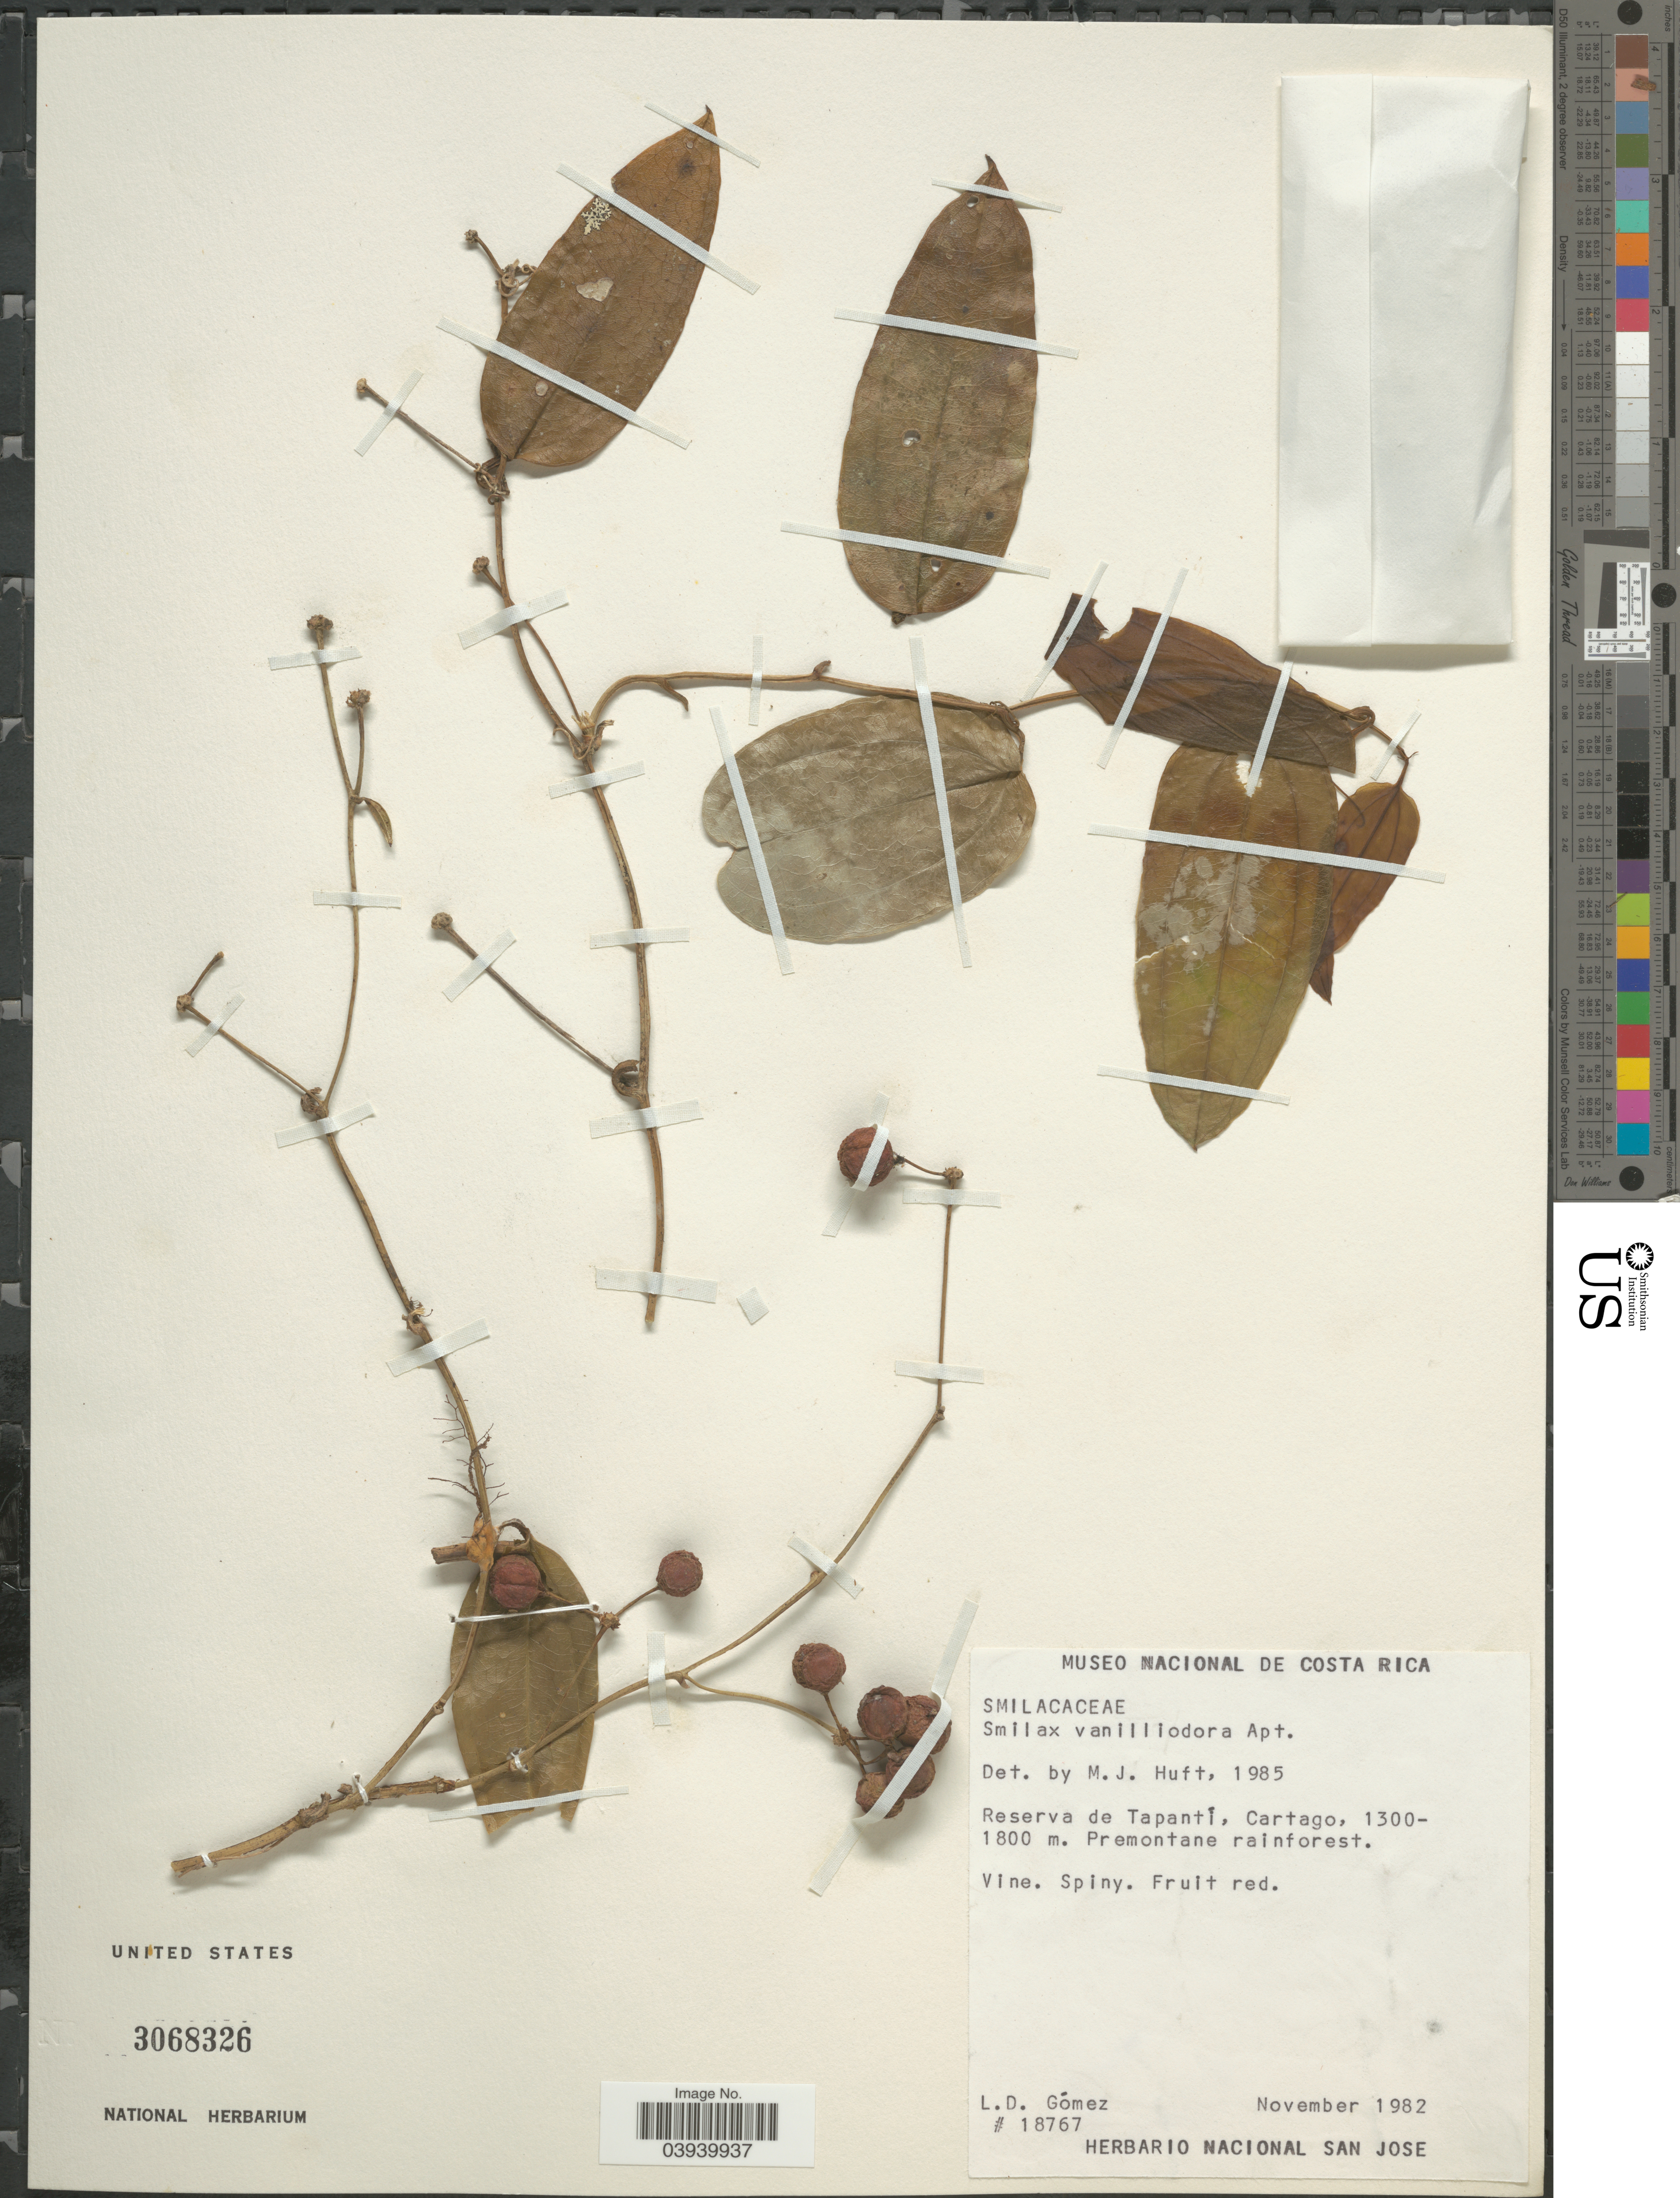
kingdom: Plantae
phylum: Tracheophyta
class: Liliopsida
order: Liliales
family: Smilacaceae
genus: Smilax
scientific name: Smilax vanilliodora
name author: F.W. Apt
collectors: L. D. Gómez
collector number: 18767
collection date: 1982-11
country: Costa Rica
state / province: Cartago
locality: Reserva de Tapantí.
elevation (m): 1300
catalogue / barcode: US 3068326